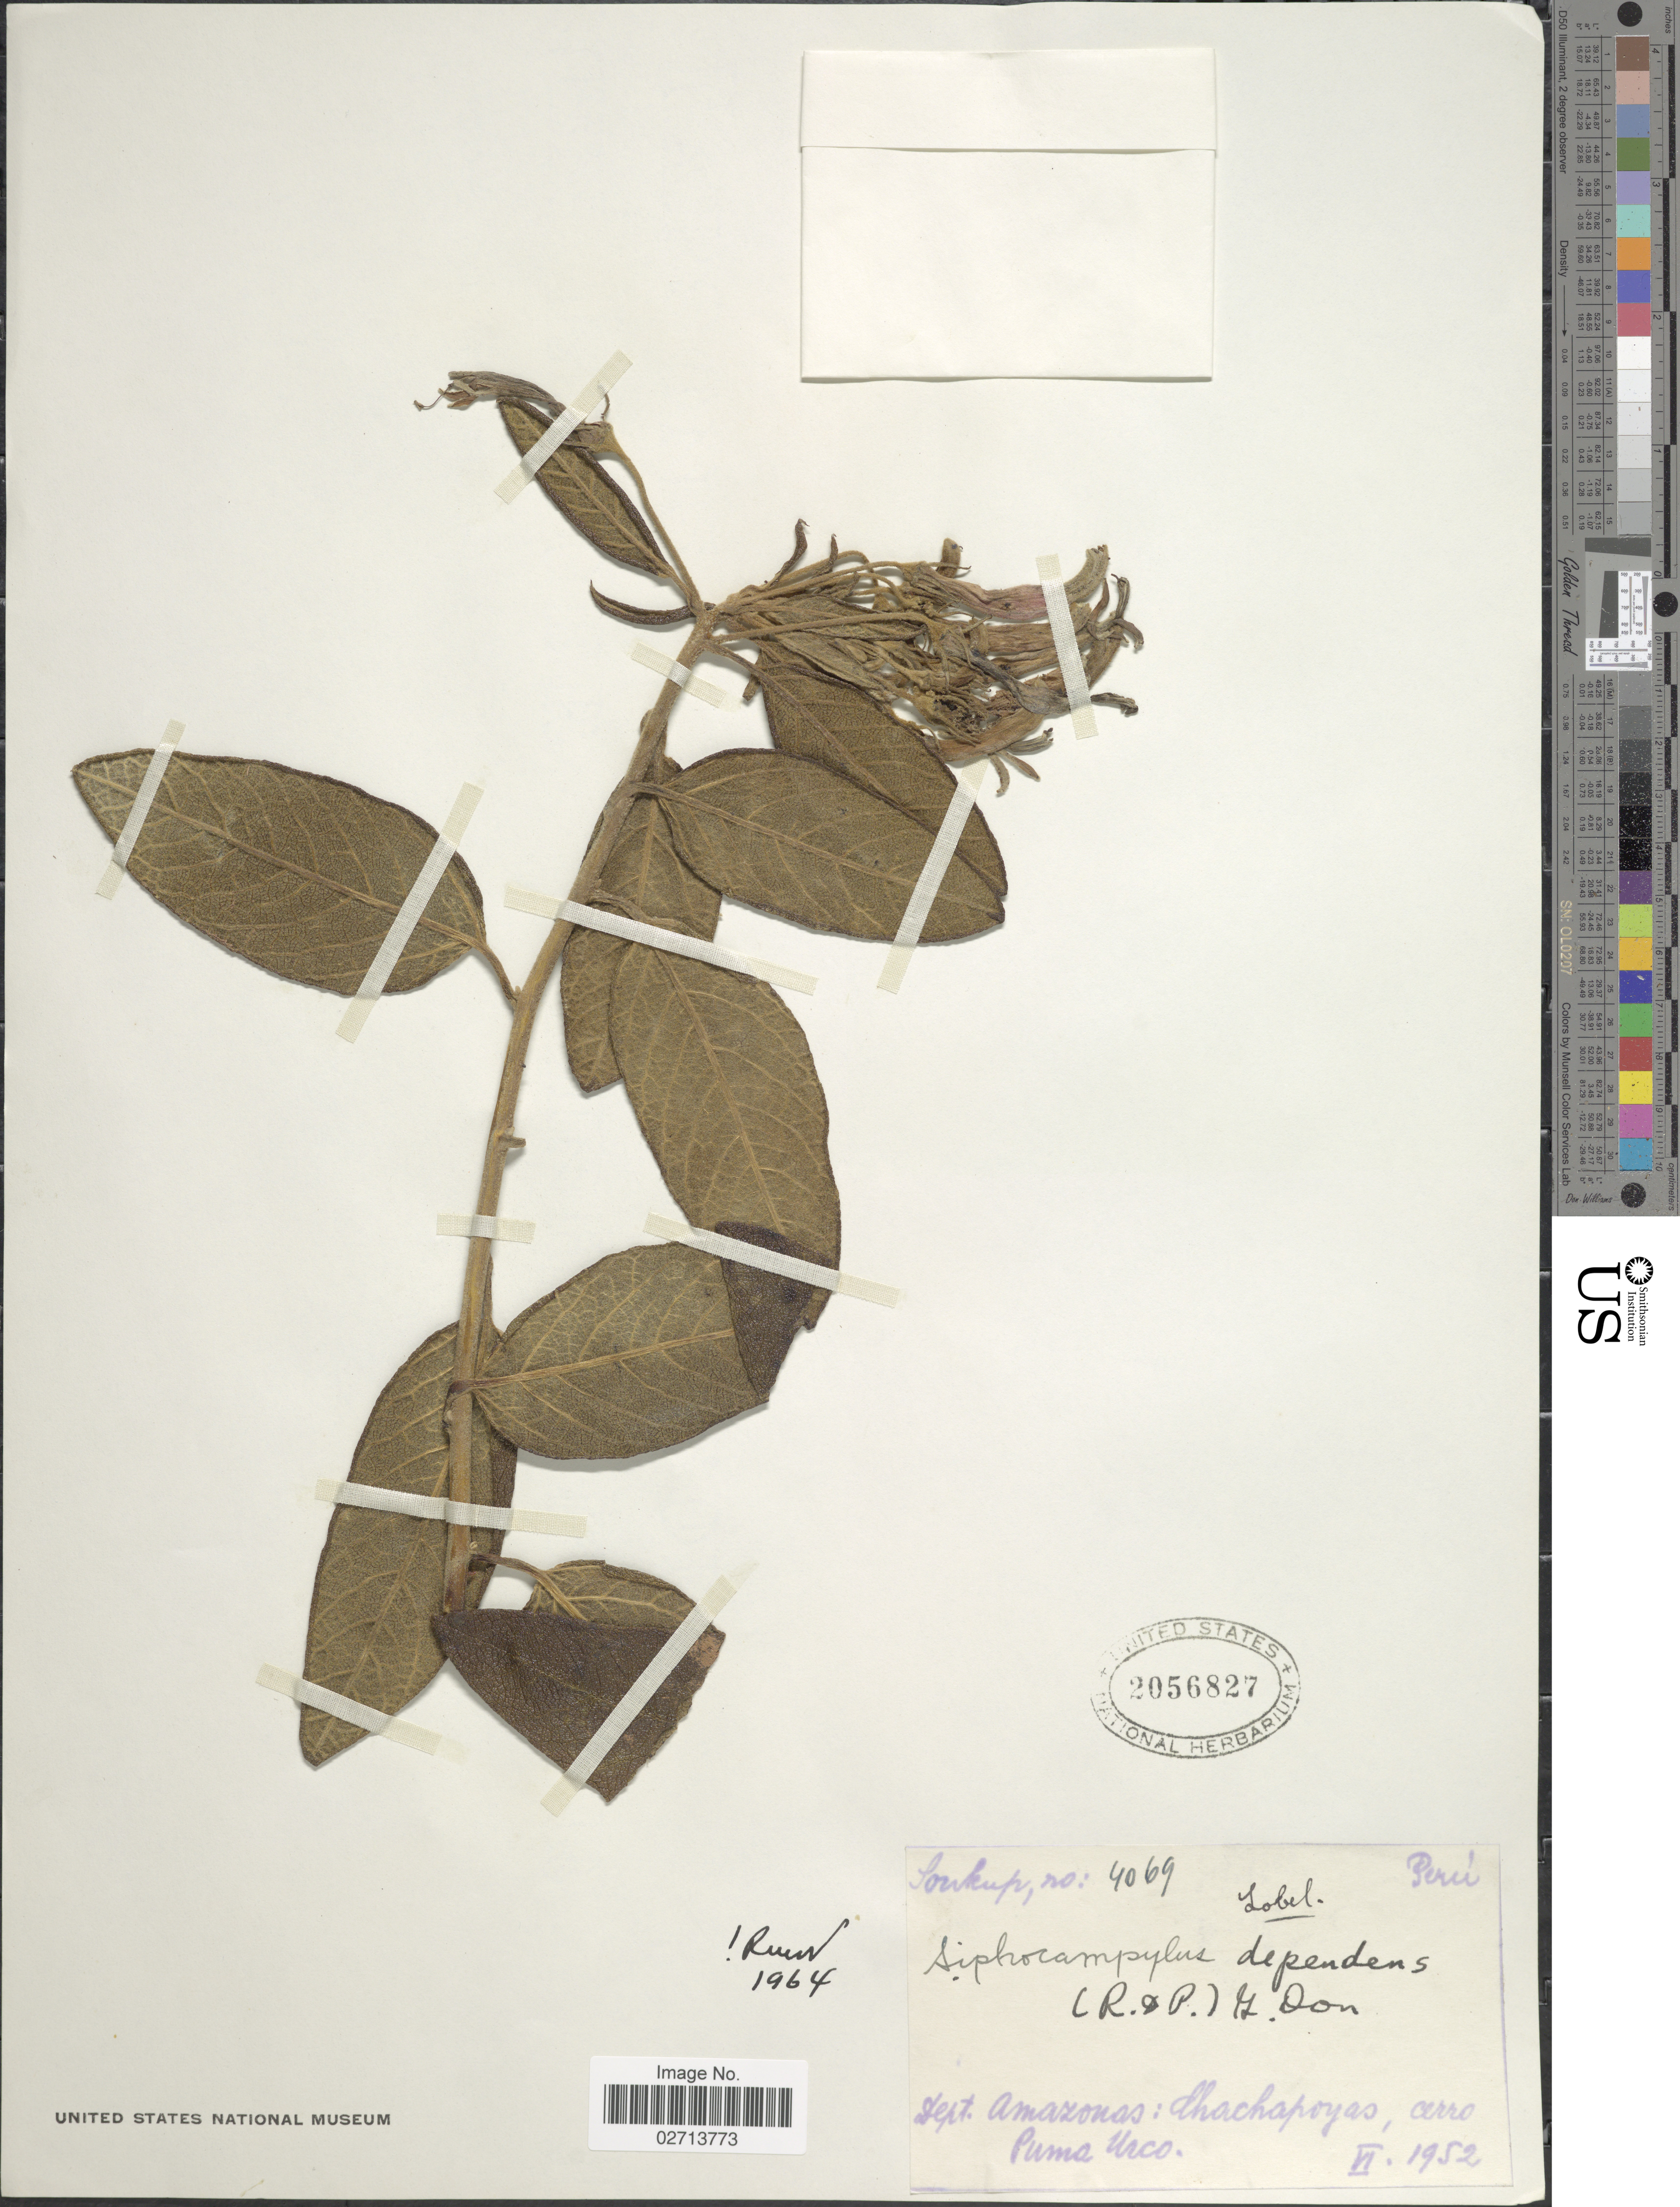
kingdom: Plantae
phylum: Tracheophyta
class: Magnoliopsida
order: Asterales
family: Campanulaceae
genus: Siphocampylus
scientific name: Siphocampylus dependens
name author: G. Don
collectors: J. J. Soukup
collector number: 4069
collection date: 1952-06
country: Peru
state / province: Amazonas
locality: Dept. Amazonas: Chachapoyas, cerro Puma Urco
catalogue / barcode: US 2056827